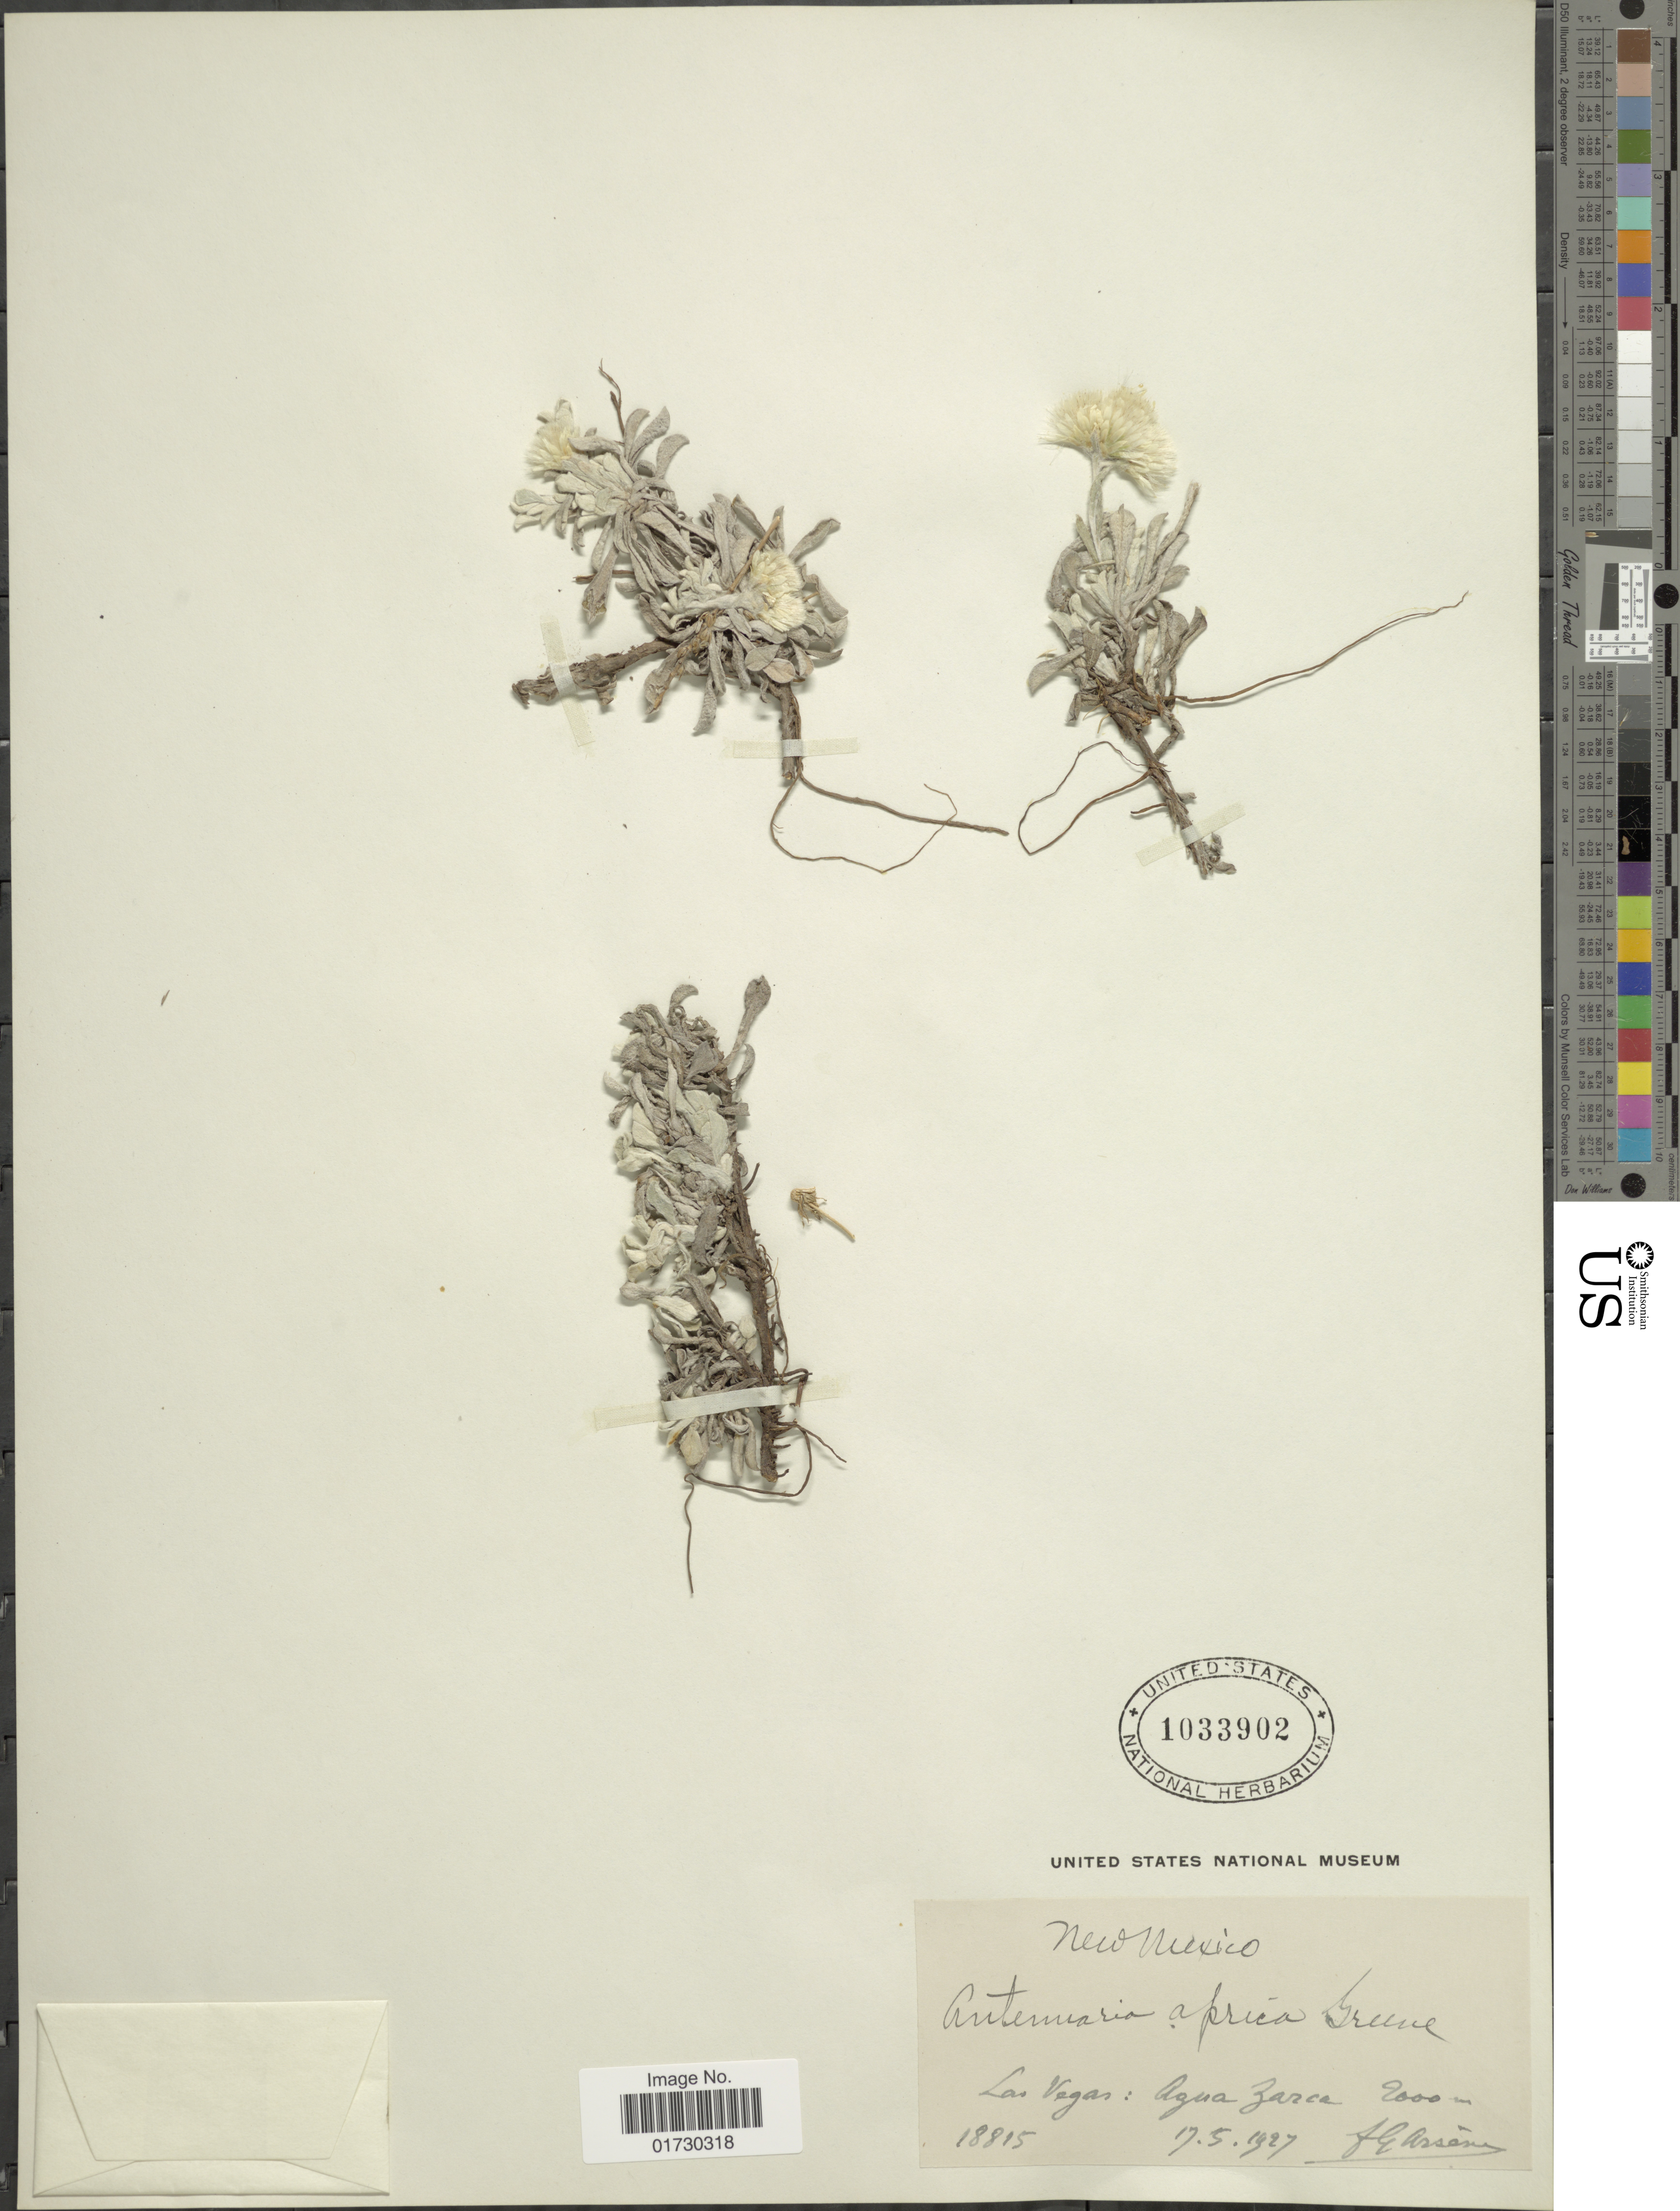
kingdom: Plantae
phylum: Tracheophyta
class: Magnoliopsida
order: Asterales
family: Asteraceae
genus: Antennaria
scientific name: Antennaria aprica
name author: Greene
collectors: Bro. G. Arsène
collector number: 18815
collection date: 1927-05-17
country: United States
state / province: New Mexico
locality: Las Vegas: Agna Zarca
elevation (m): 2000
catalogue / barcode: US 1033902